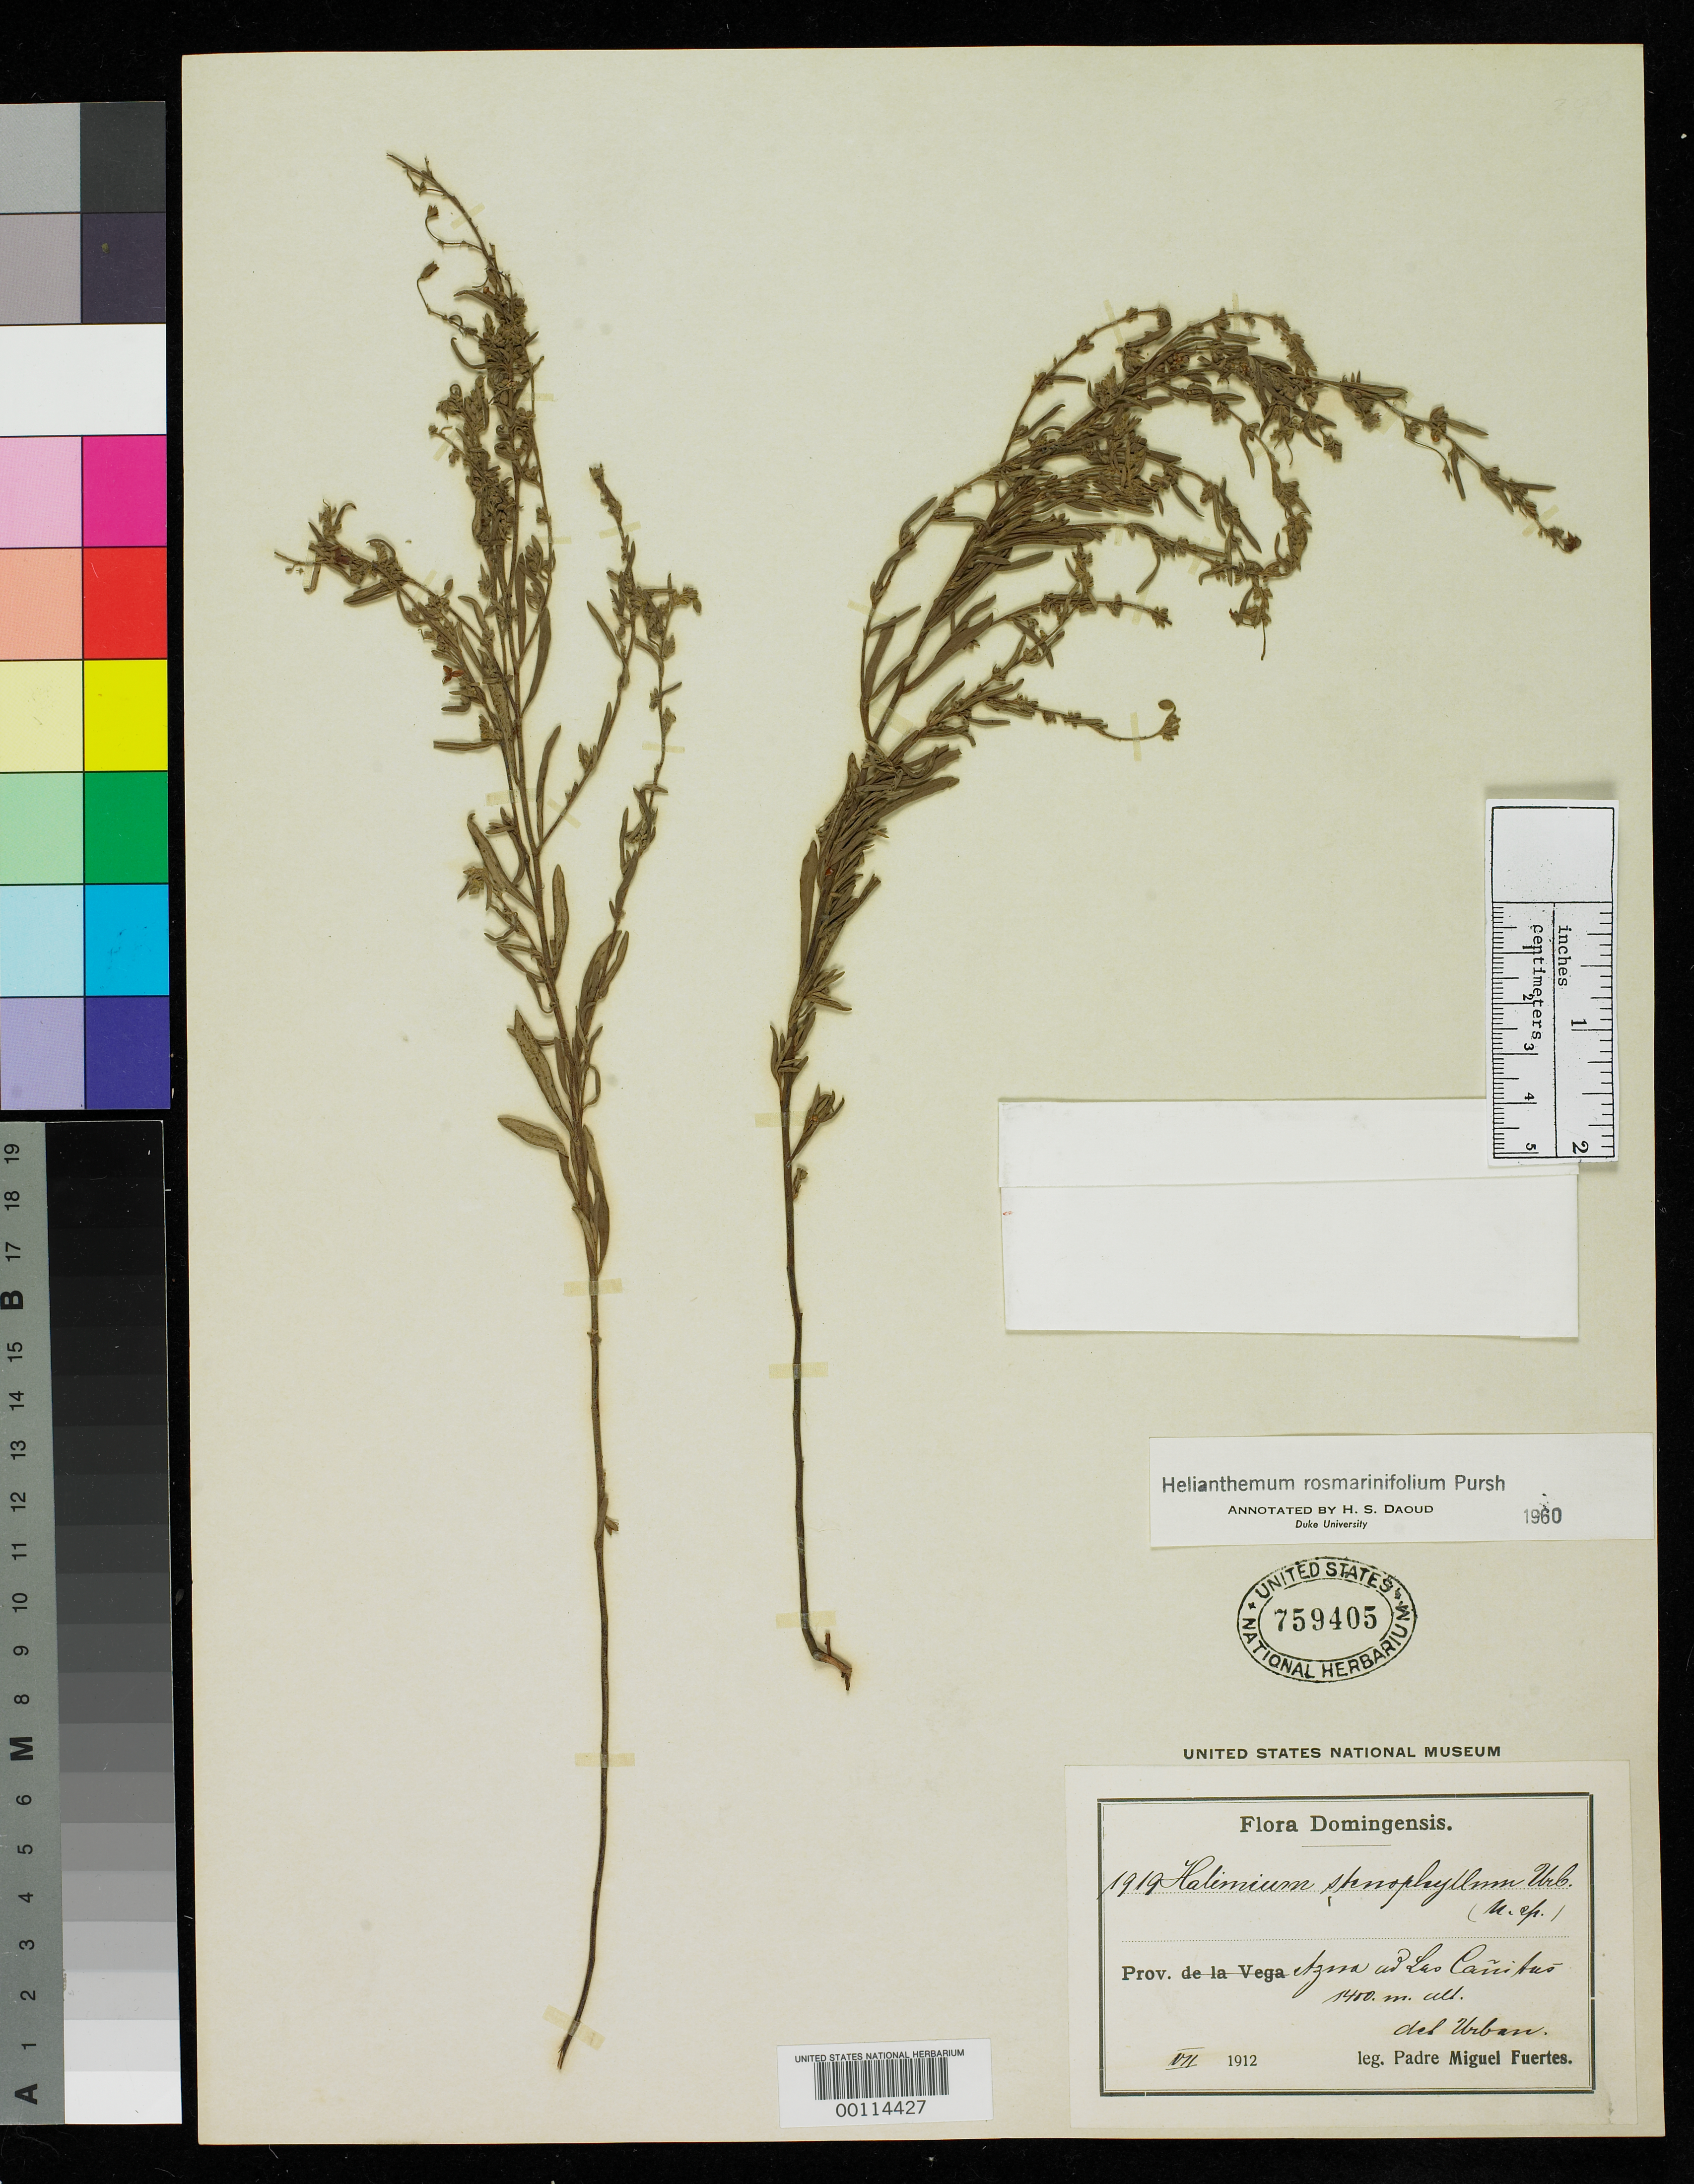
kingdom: Plantae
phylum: Tracheophyta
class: Magnoliopsida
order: Malvales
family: Cistaceae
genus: Halimium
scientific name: Halimium stenophyllum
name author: Urb.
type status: Isotype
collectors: M. D. Fuertes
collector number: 1919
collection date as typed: Jul 1912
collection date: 1912-07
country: Dominican Republic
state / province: Azua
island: Hispaniola Island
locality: Las Canitas.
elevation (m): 1400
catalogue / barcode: US 759405